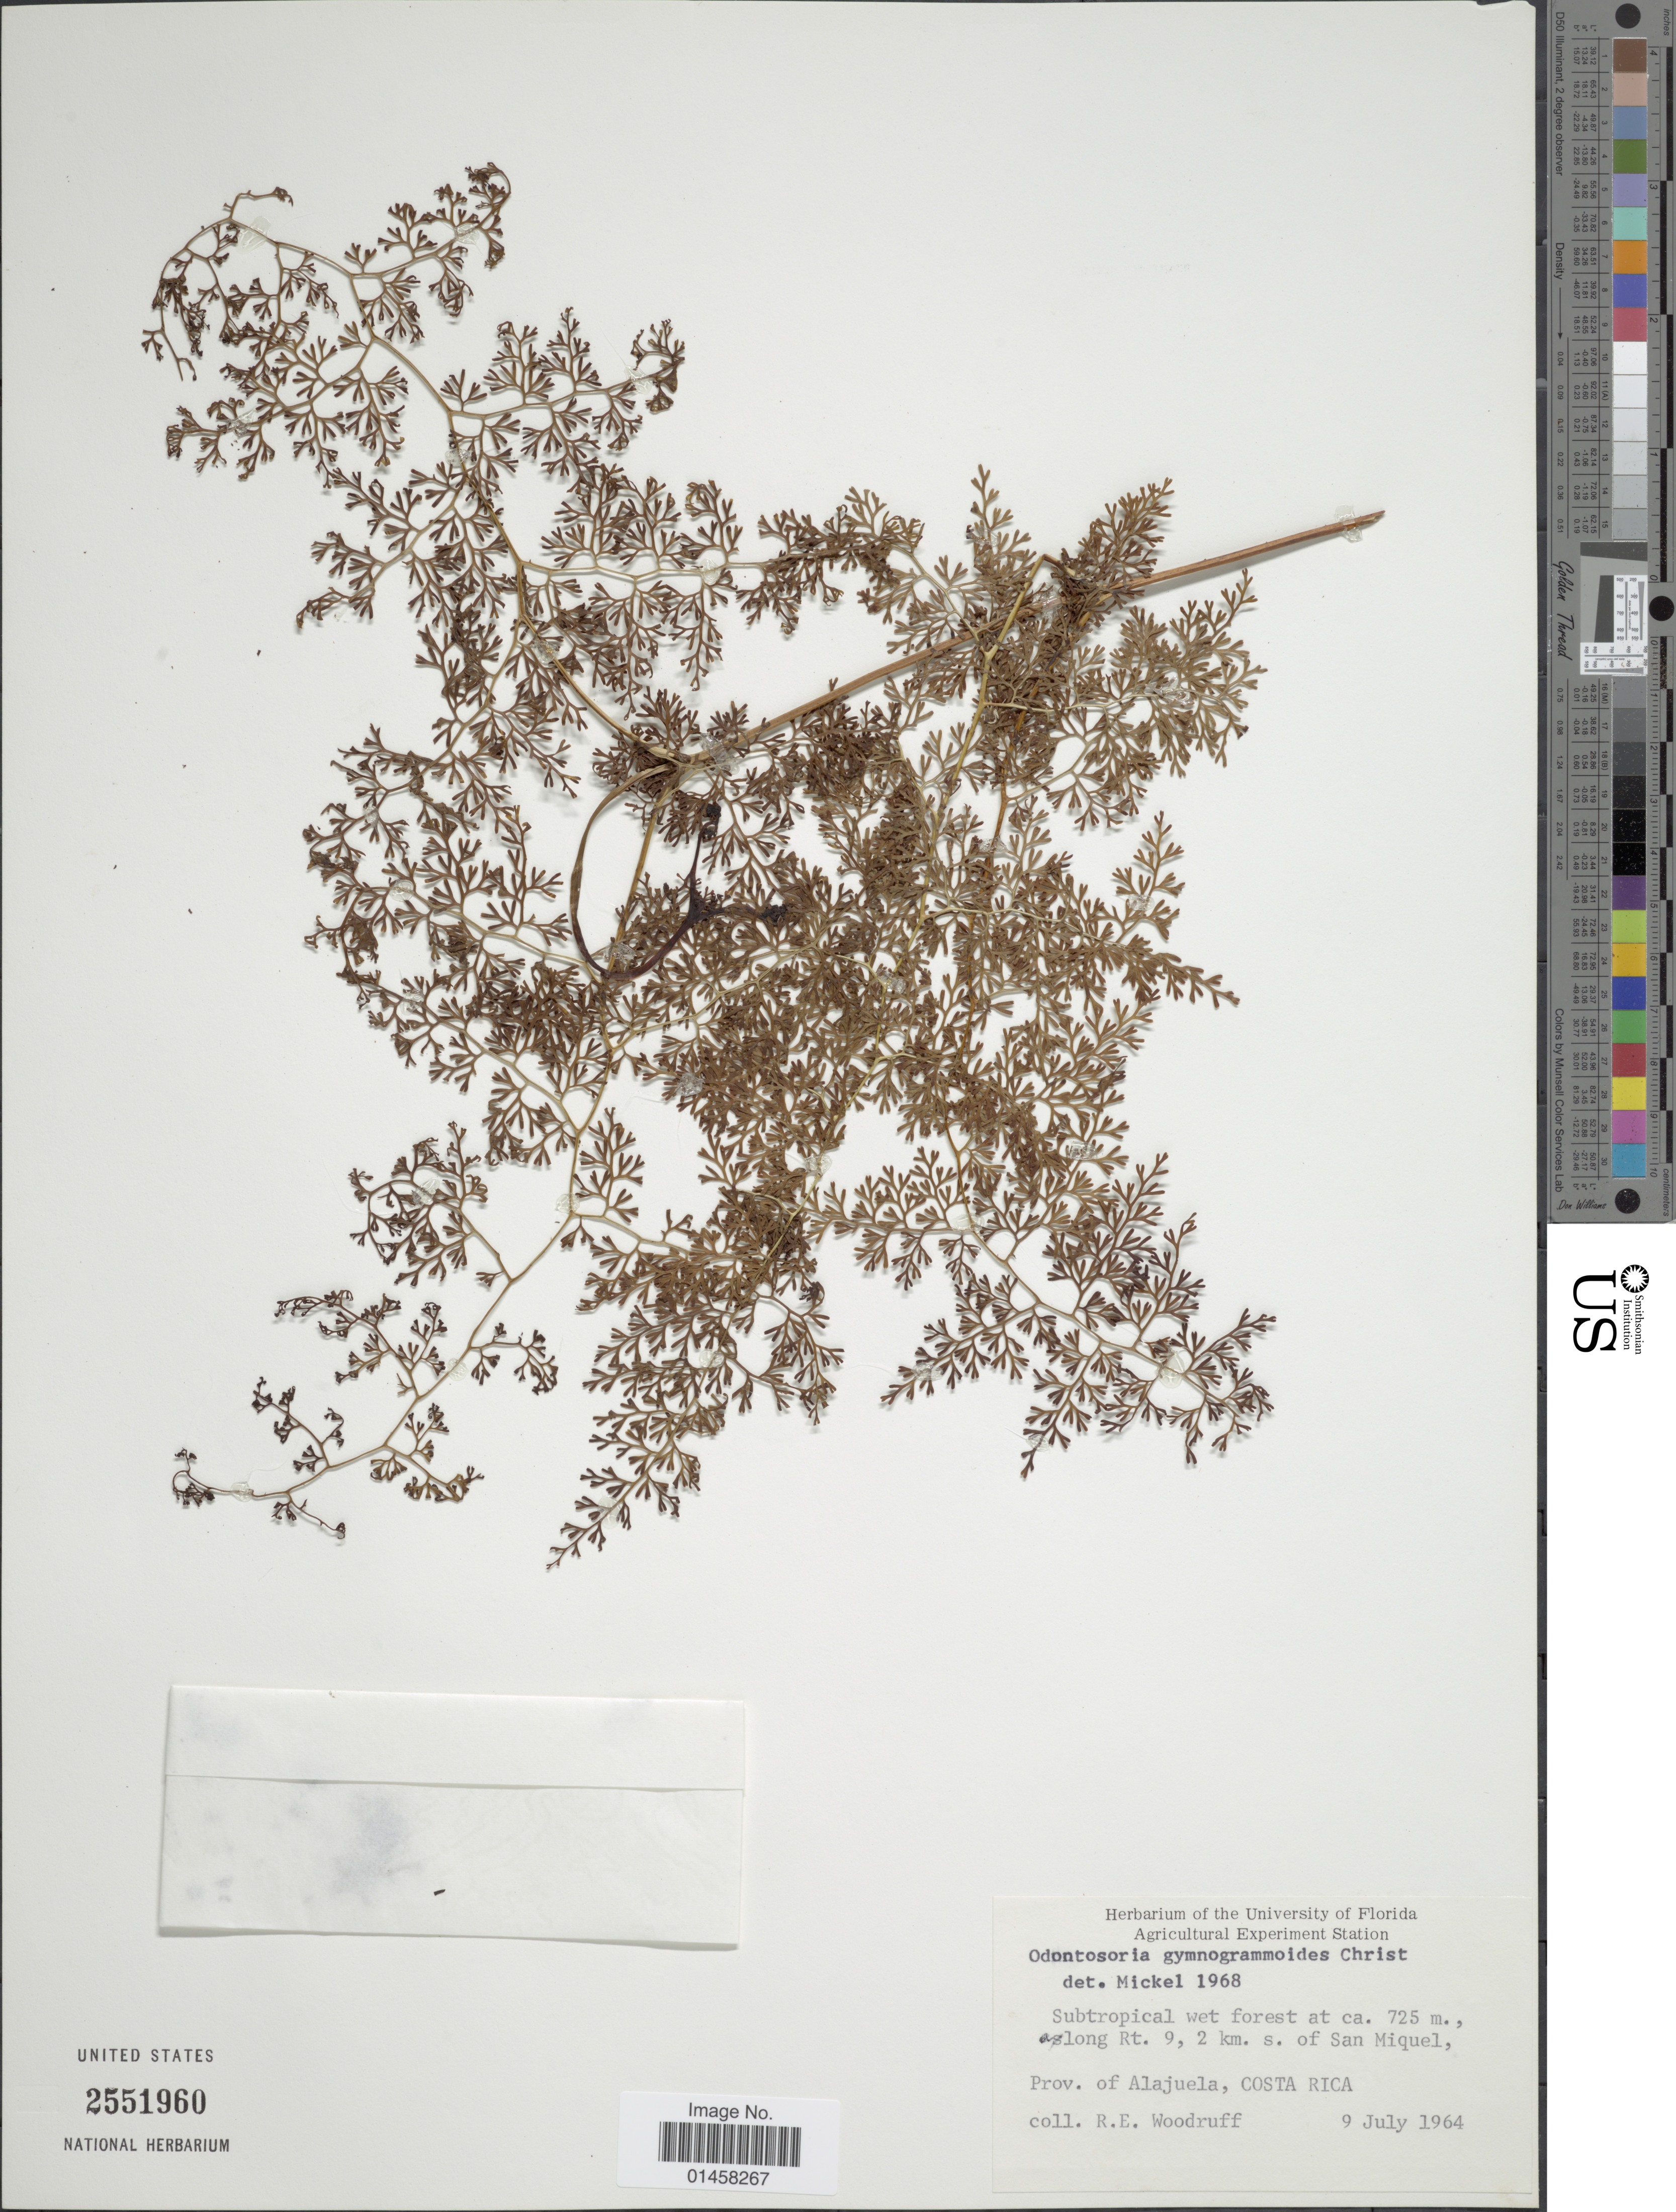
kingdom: Plantae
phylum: Tracheophyta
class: Polypodiopsida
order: Polypodiales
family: Lindsaeaceae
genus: Odontosoria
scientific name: Odontosoria gymnogrammoides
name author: Christ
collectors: R. Woodruff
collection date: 1964-07-09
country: Costa Rica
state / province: Alajuela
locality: Subtropical wet forest. Along Rt. 9,2 km. S. of San Miquel. Prov. of Alajuela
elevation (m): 725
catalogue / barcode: US 2551960